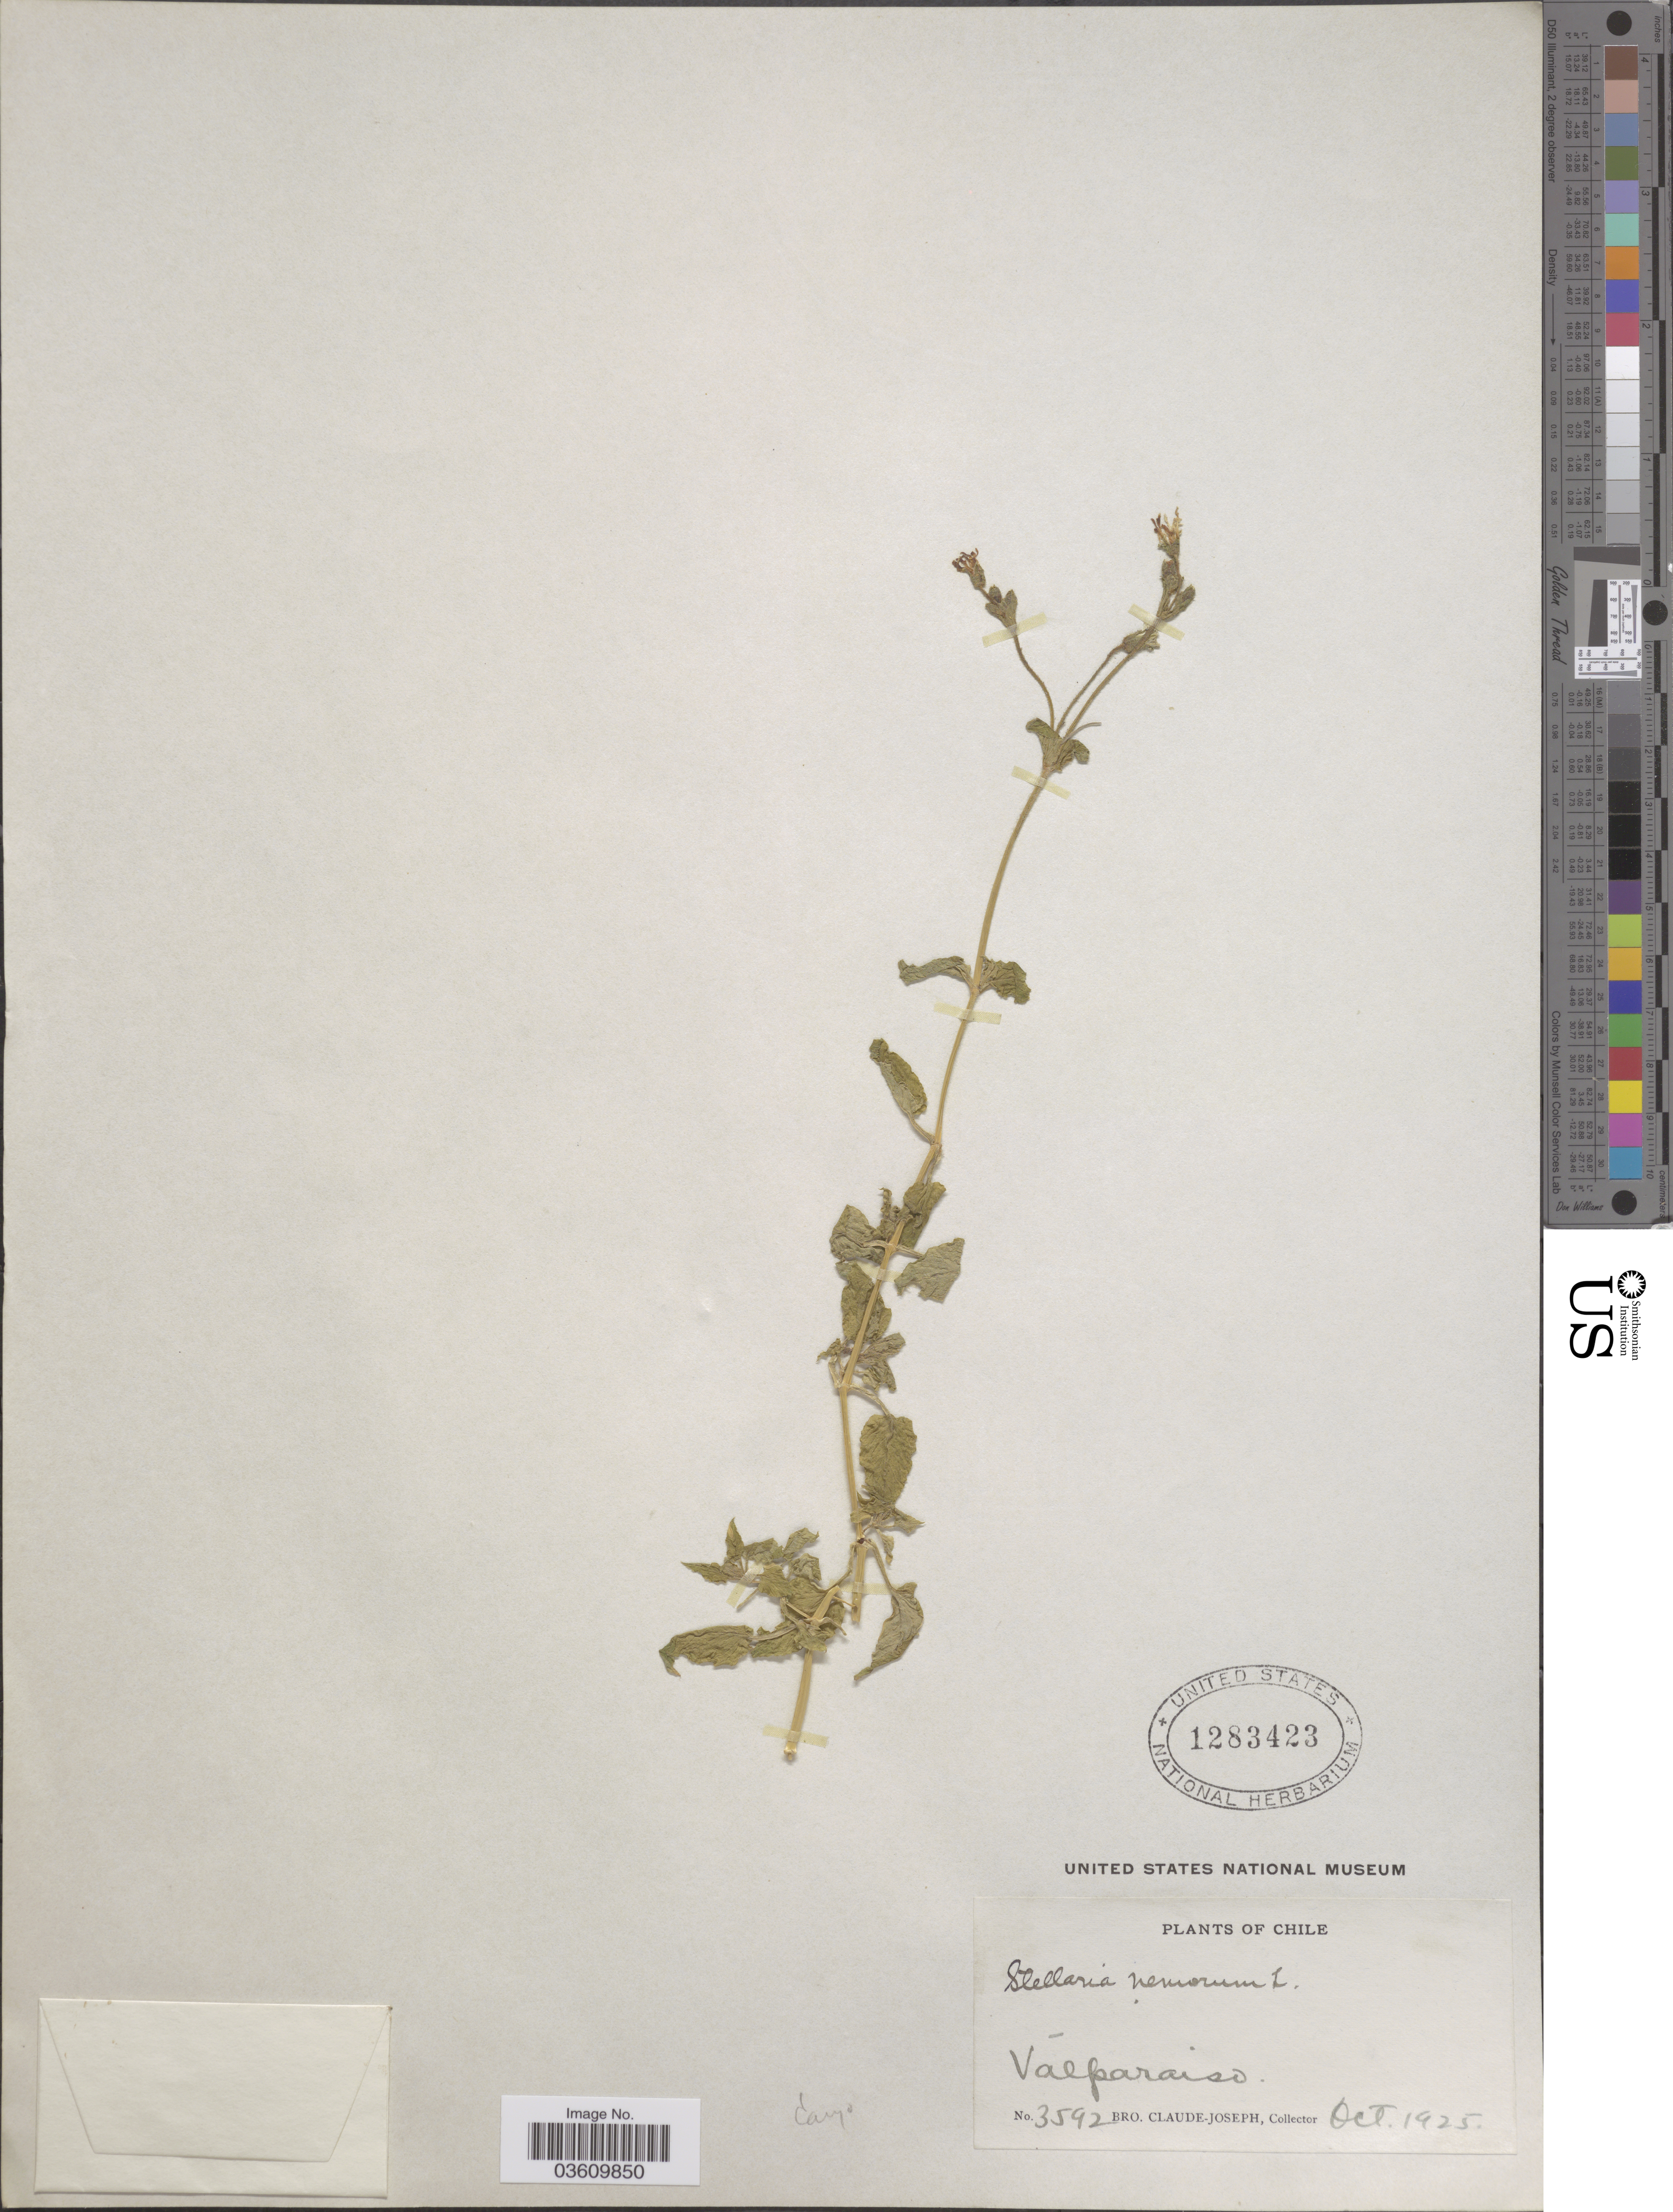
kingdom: Plantae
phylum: Tracheophyta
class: Magnoliopsida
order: Caryophyllales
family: Caryophyllaceae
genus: Stellaria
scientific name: Stellaria nemorum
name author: L.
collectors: Bro. Claude-Joseph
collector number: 3592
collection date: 1925-10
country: Chile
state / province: Valparaíso (V)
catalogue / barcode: US 1283423